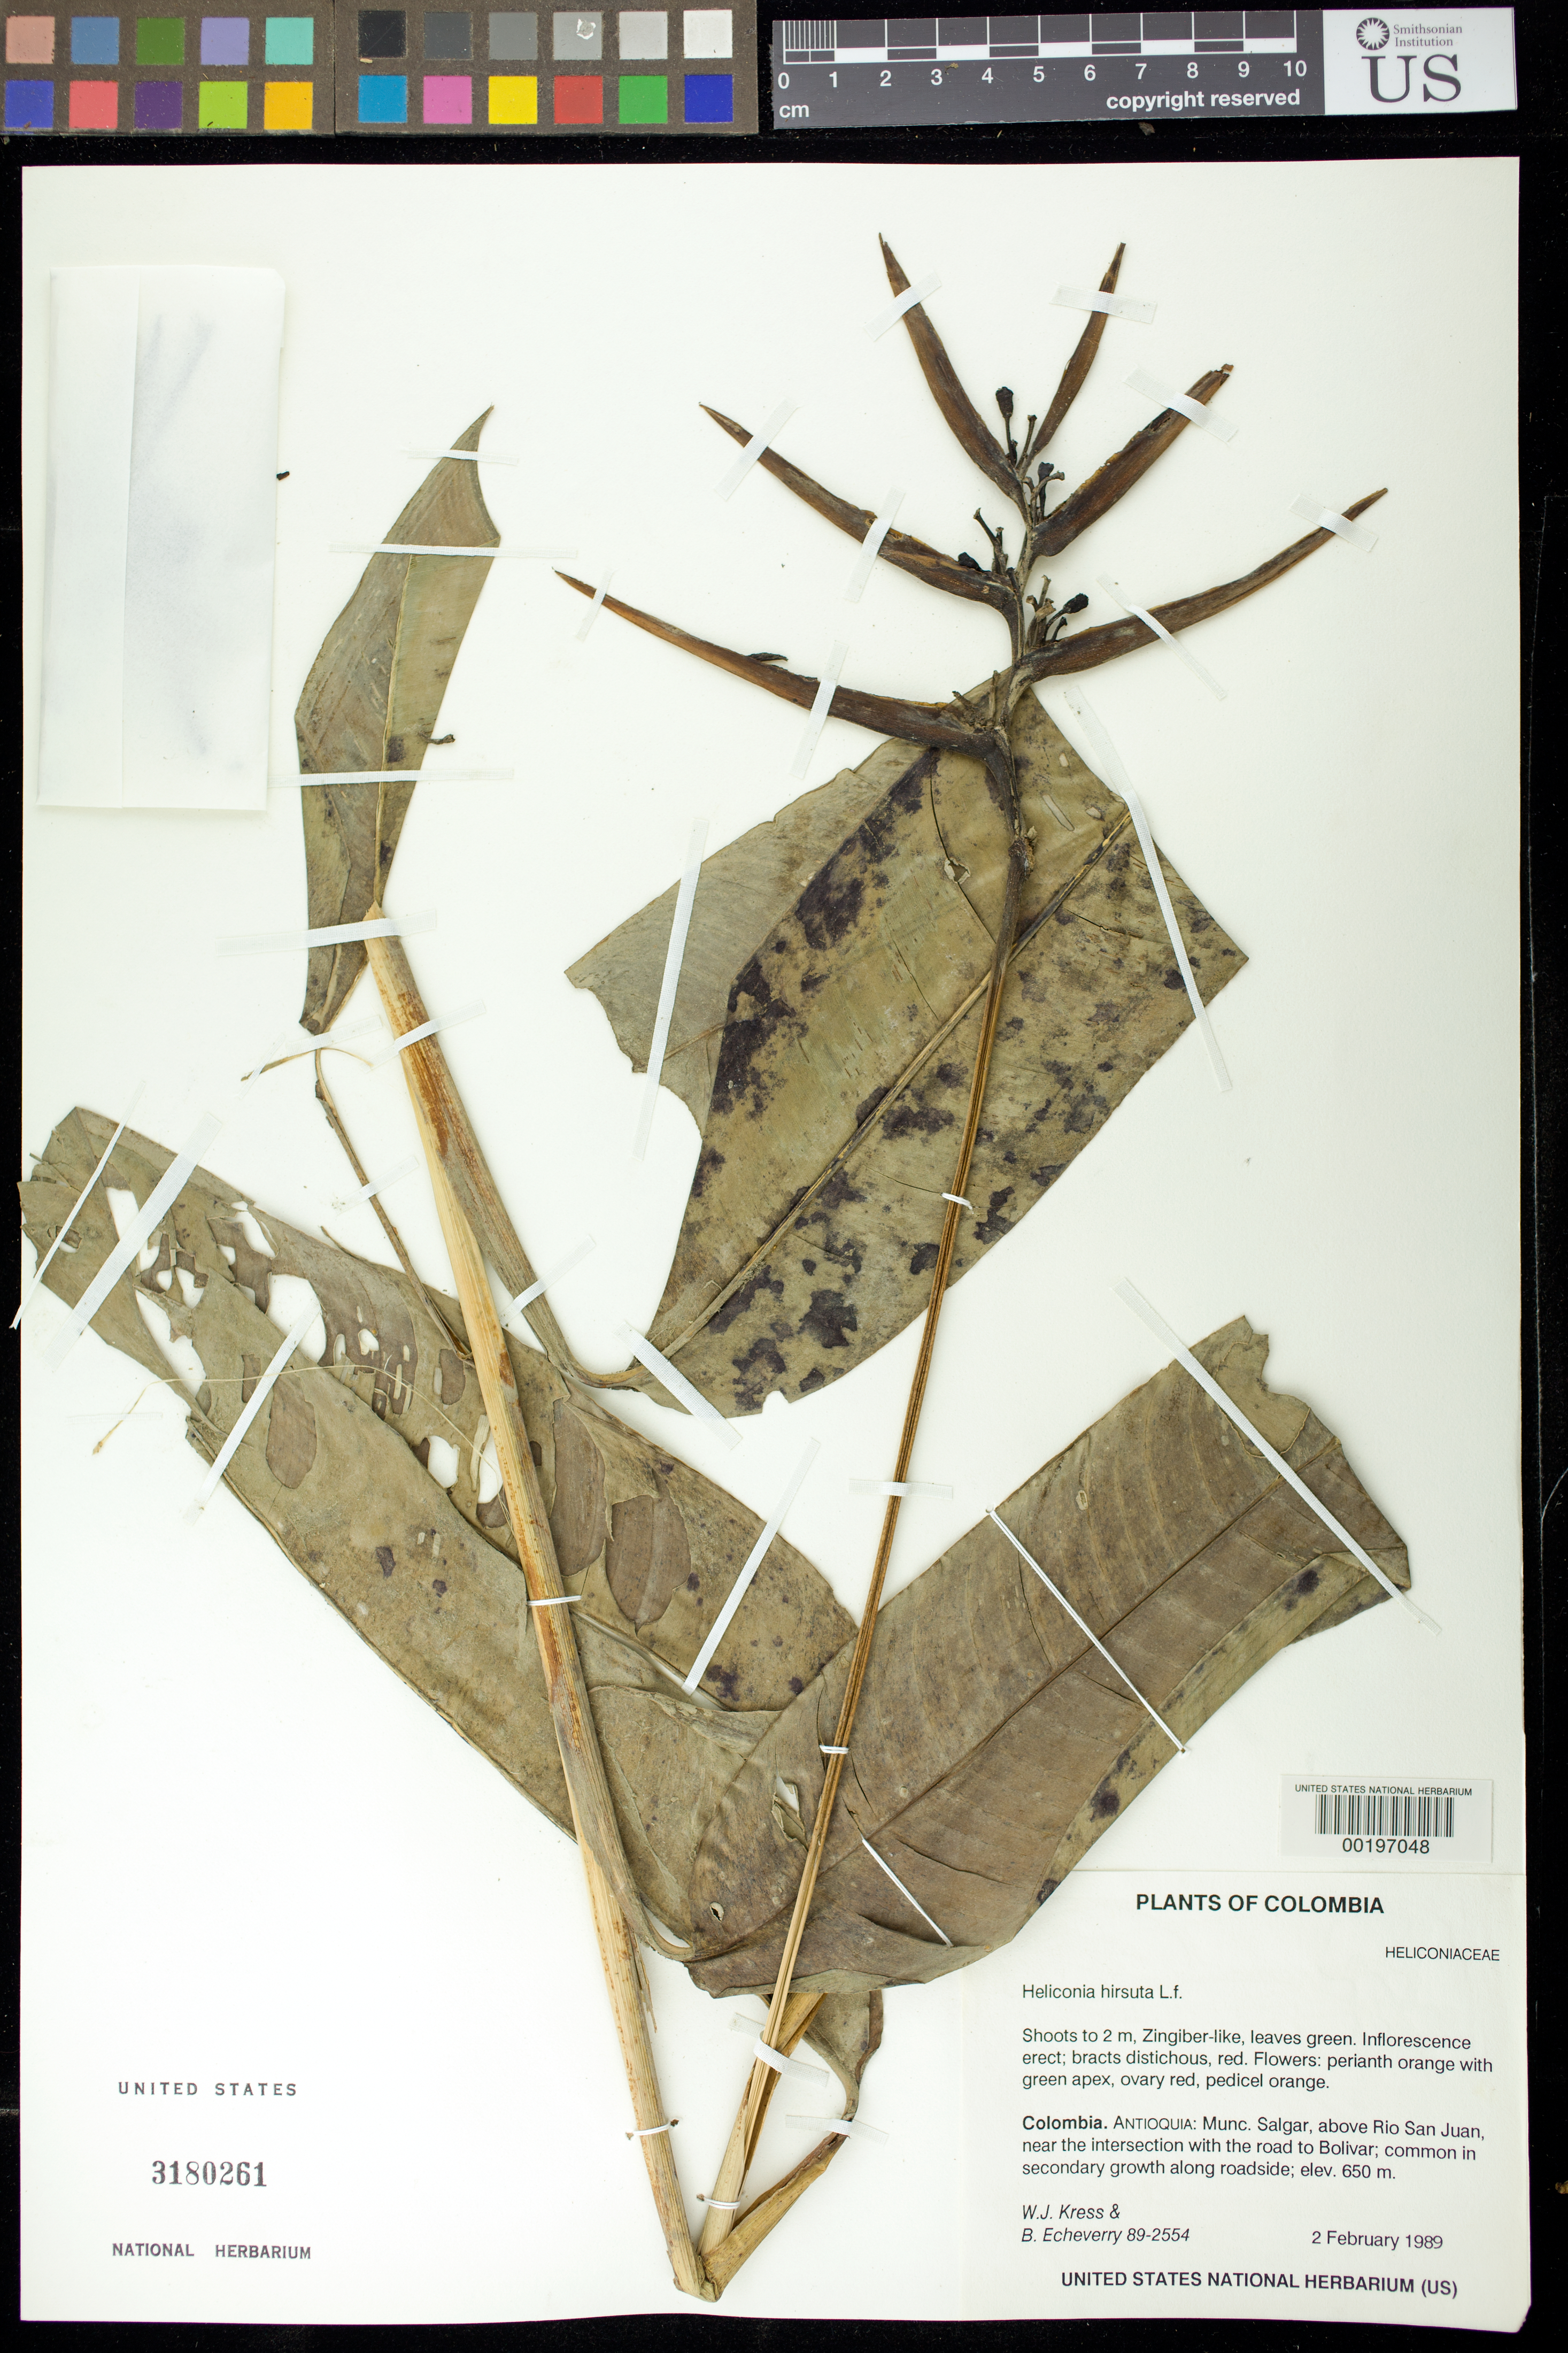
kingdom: Plantae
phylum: Tracheophyta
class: Liliopsida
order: Zingiberales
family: Heliconiaceae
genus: Heliconia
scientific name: Heliconia hirsuta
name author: L. f.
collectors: W. J. Kress & B. Echeverry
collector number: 89-2554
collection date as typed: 02 Feb 1989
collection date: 1989-02-02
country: Colombia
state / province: Antioquia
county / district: Salgar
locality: Mun of Salgar, above Rio San Juan, near intersection with road to Bolivar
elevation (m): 650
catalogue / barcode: US 3180261